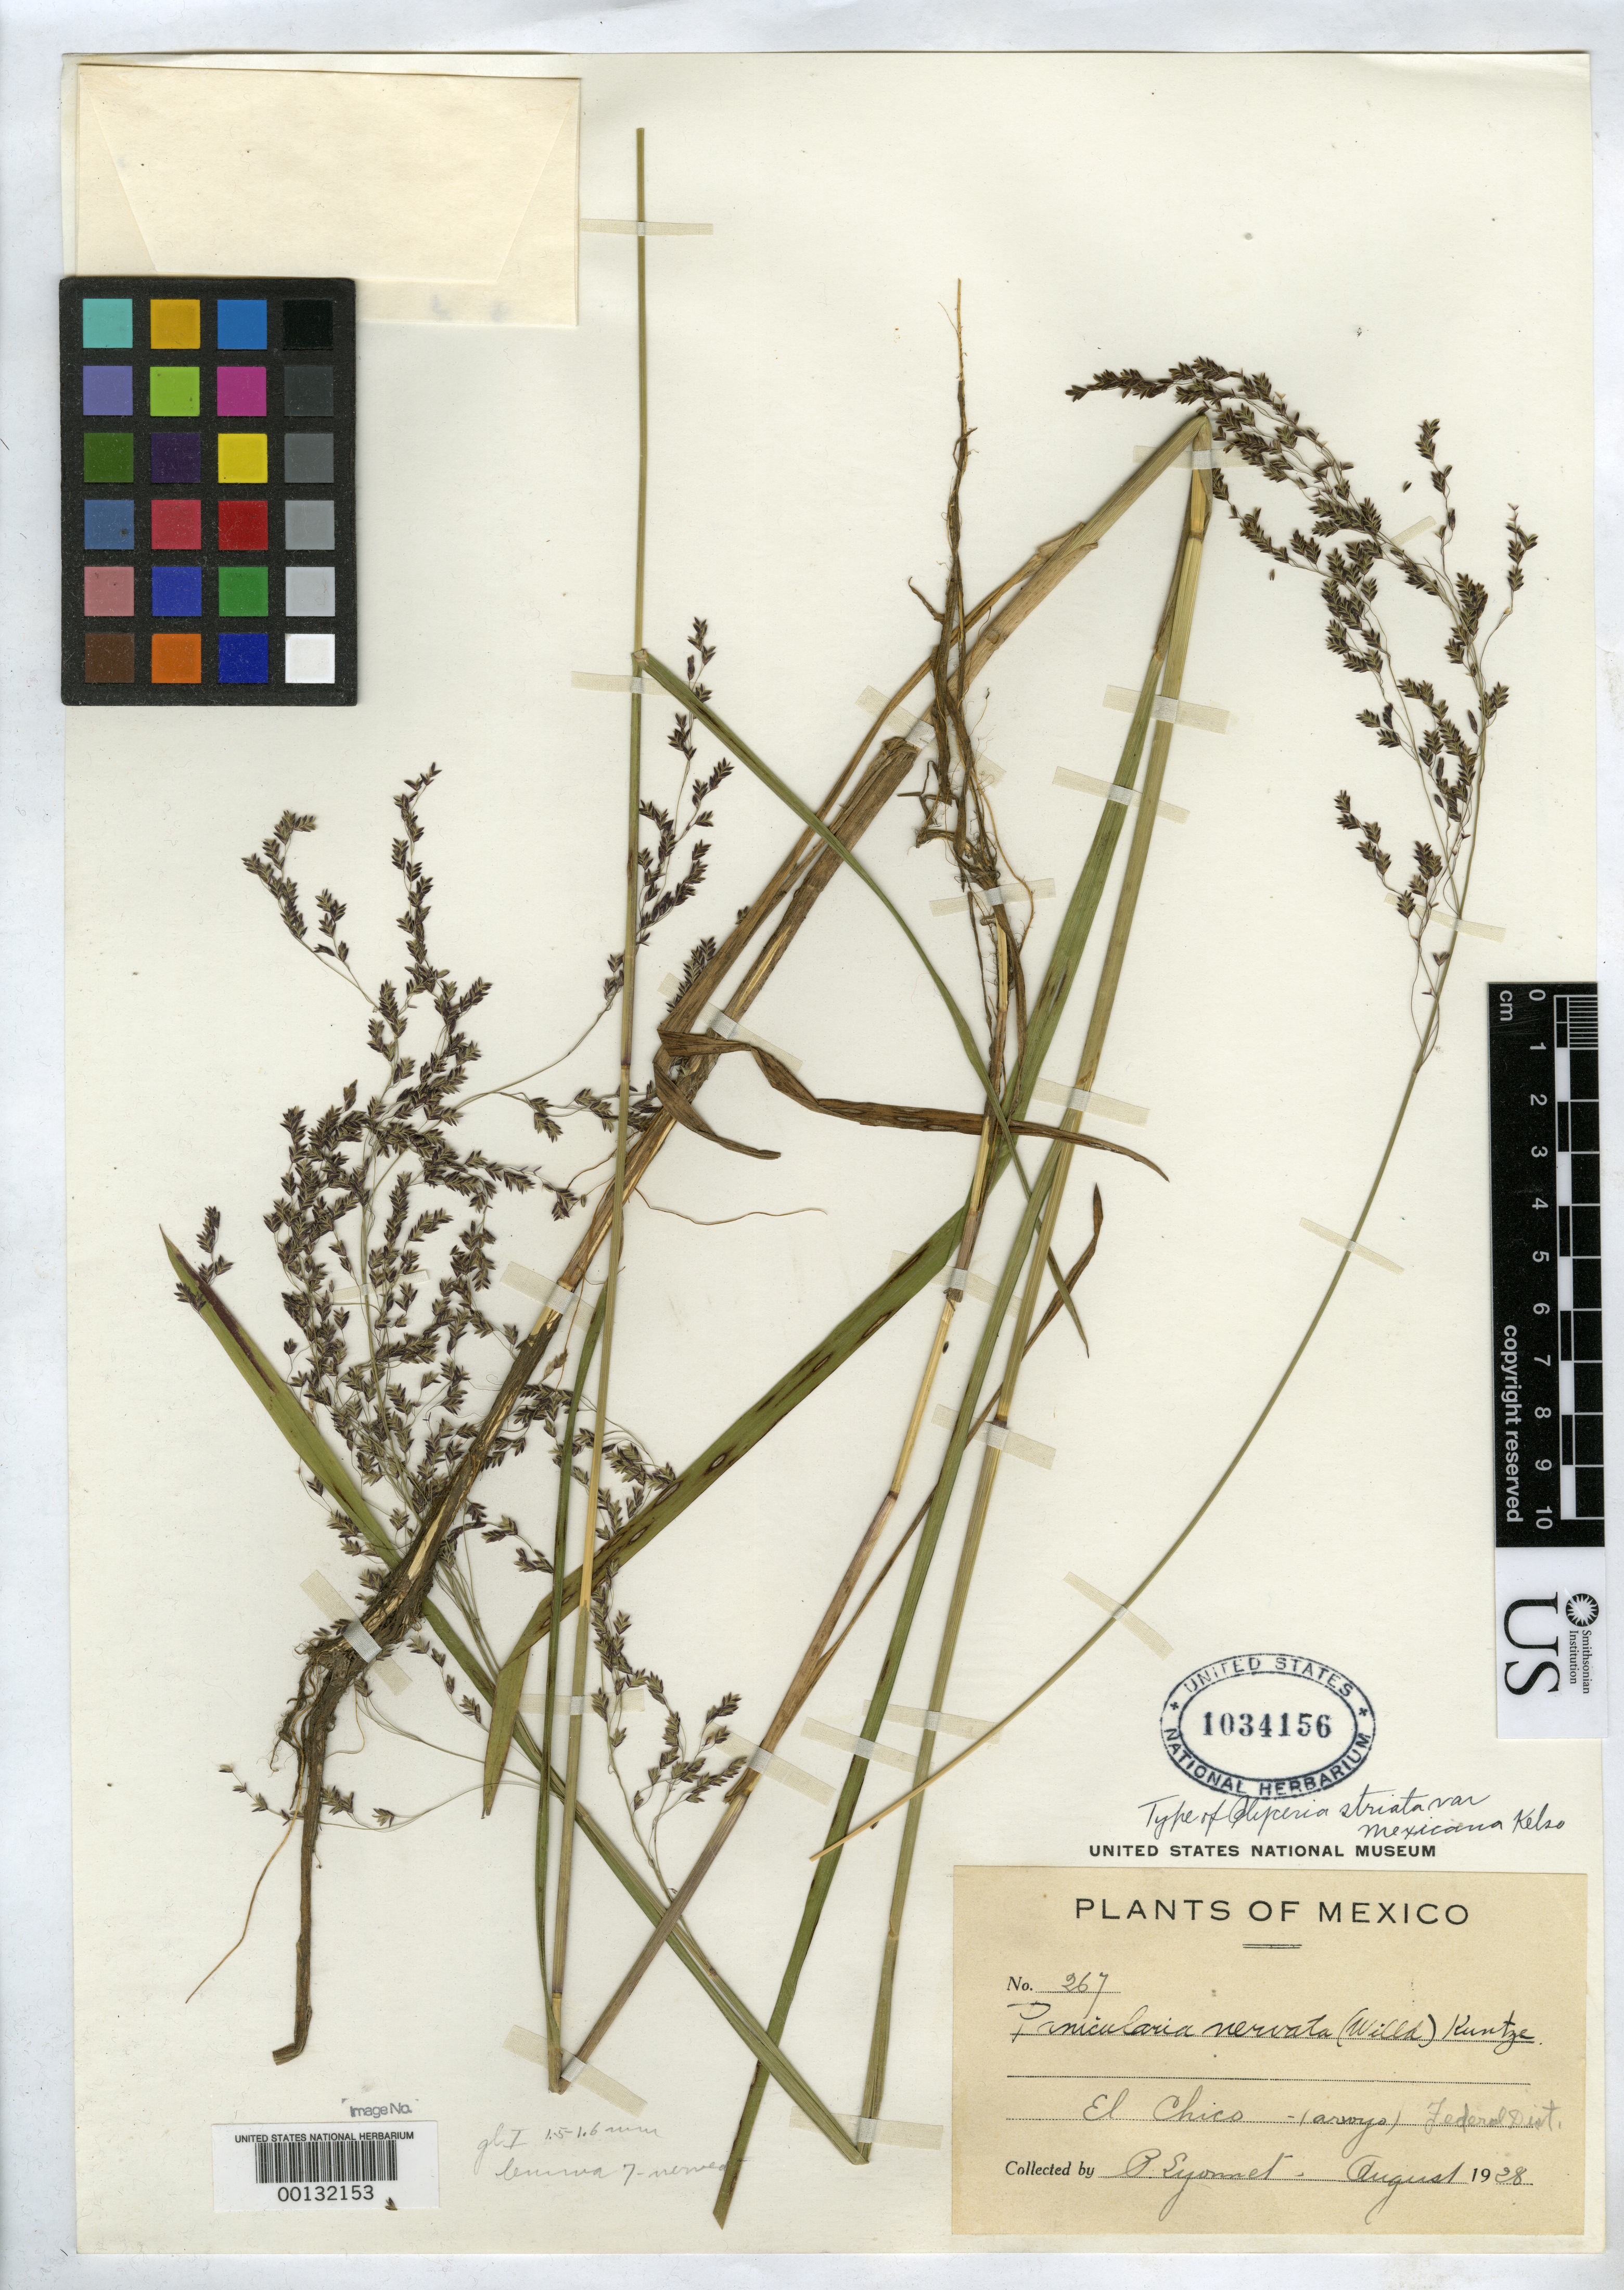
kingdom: Plantae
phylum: Tracheophyta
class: Liliopsida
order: Poales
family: Poaceae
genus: Glyceria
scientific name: Glyceria striata var. mexicana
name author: Kelso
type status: Holotype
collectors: P. Lyonnet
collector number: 267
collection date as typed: Aug 1928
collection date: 1928-08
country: Mexico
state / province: México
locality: El Chico.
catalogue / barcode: US 1034156